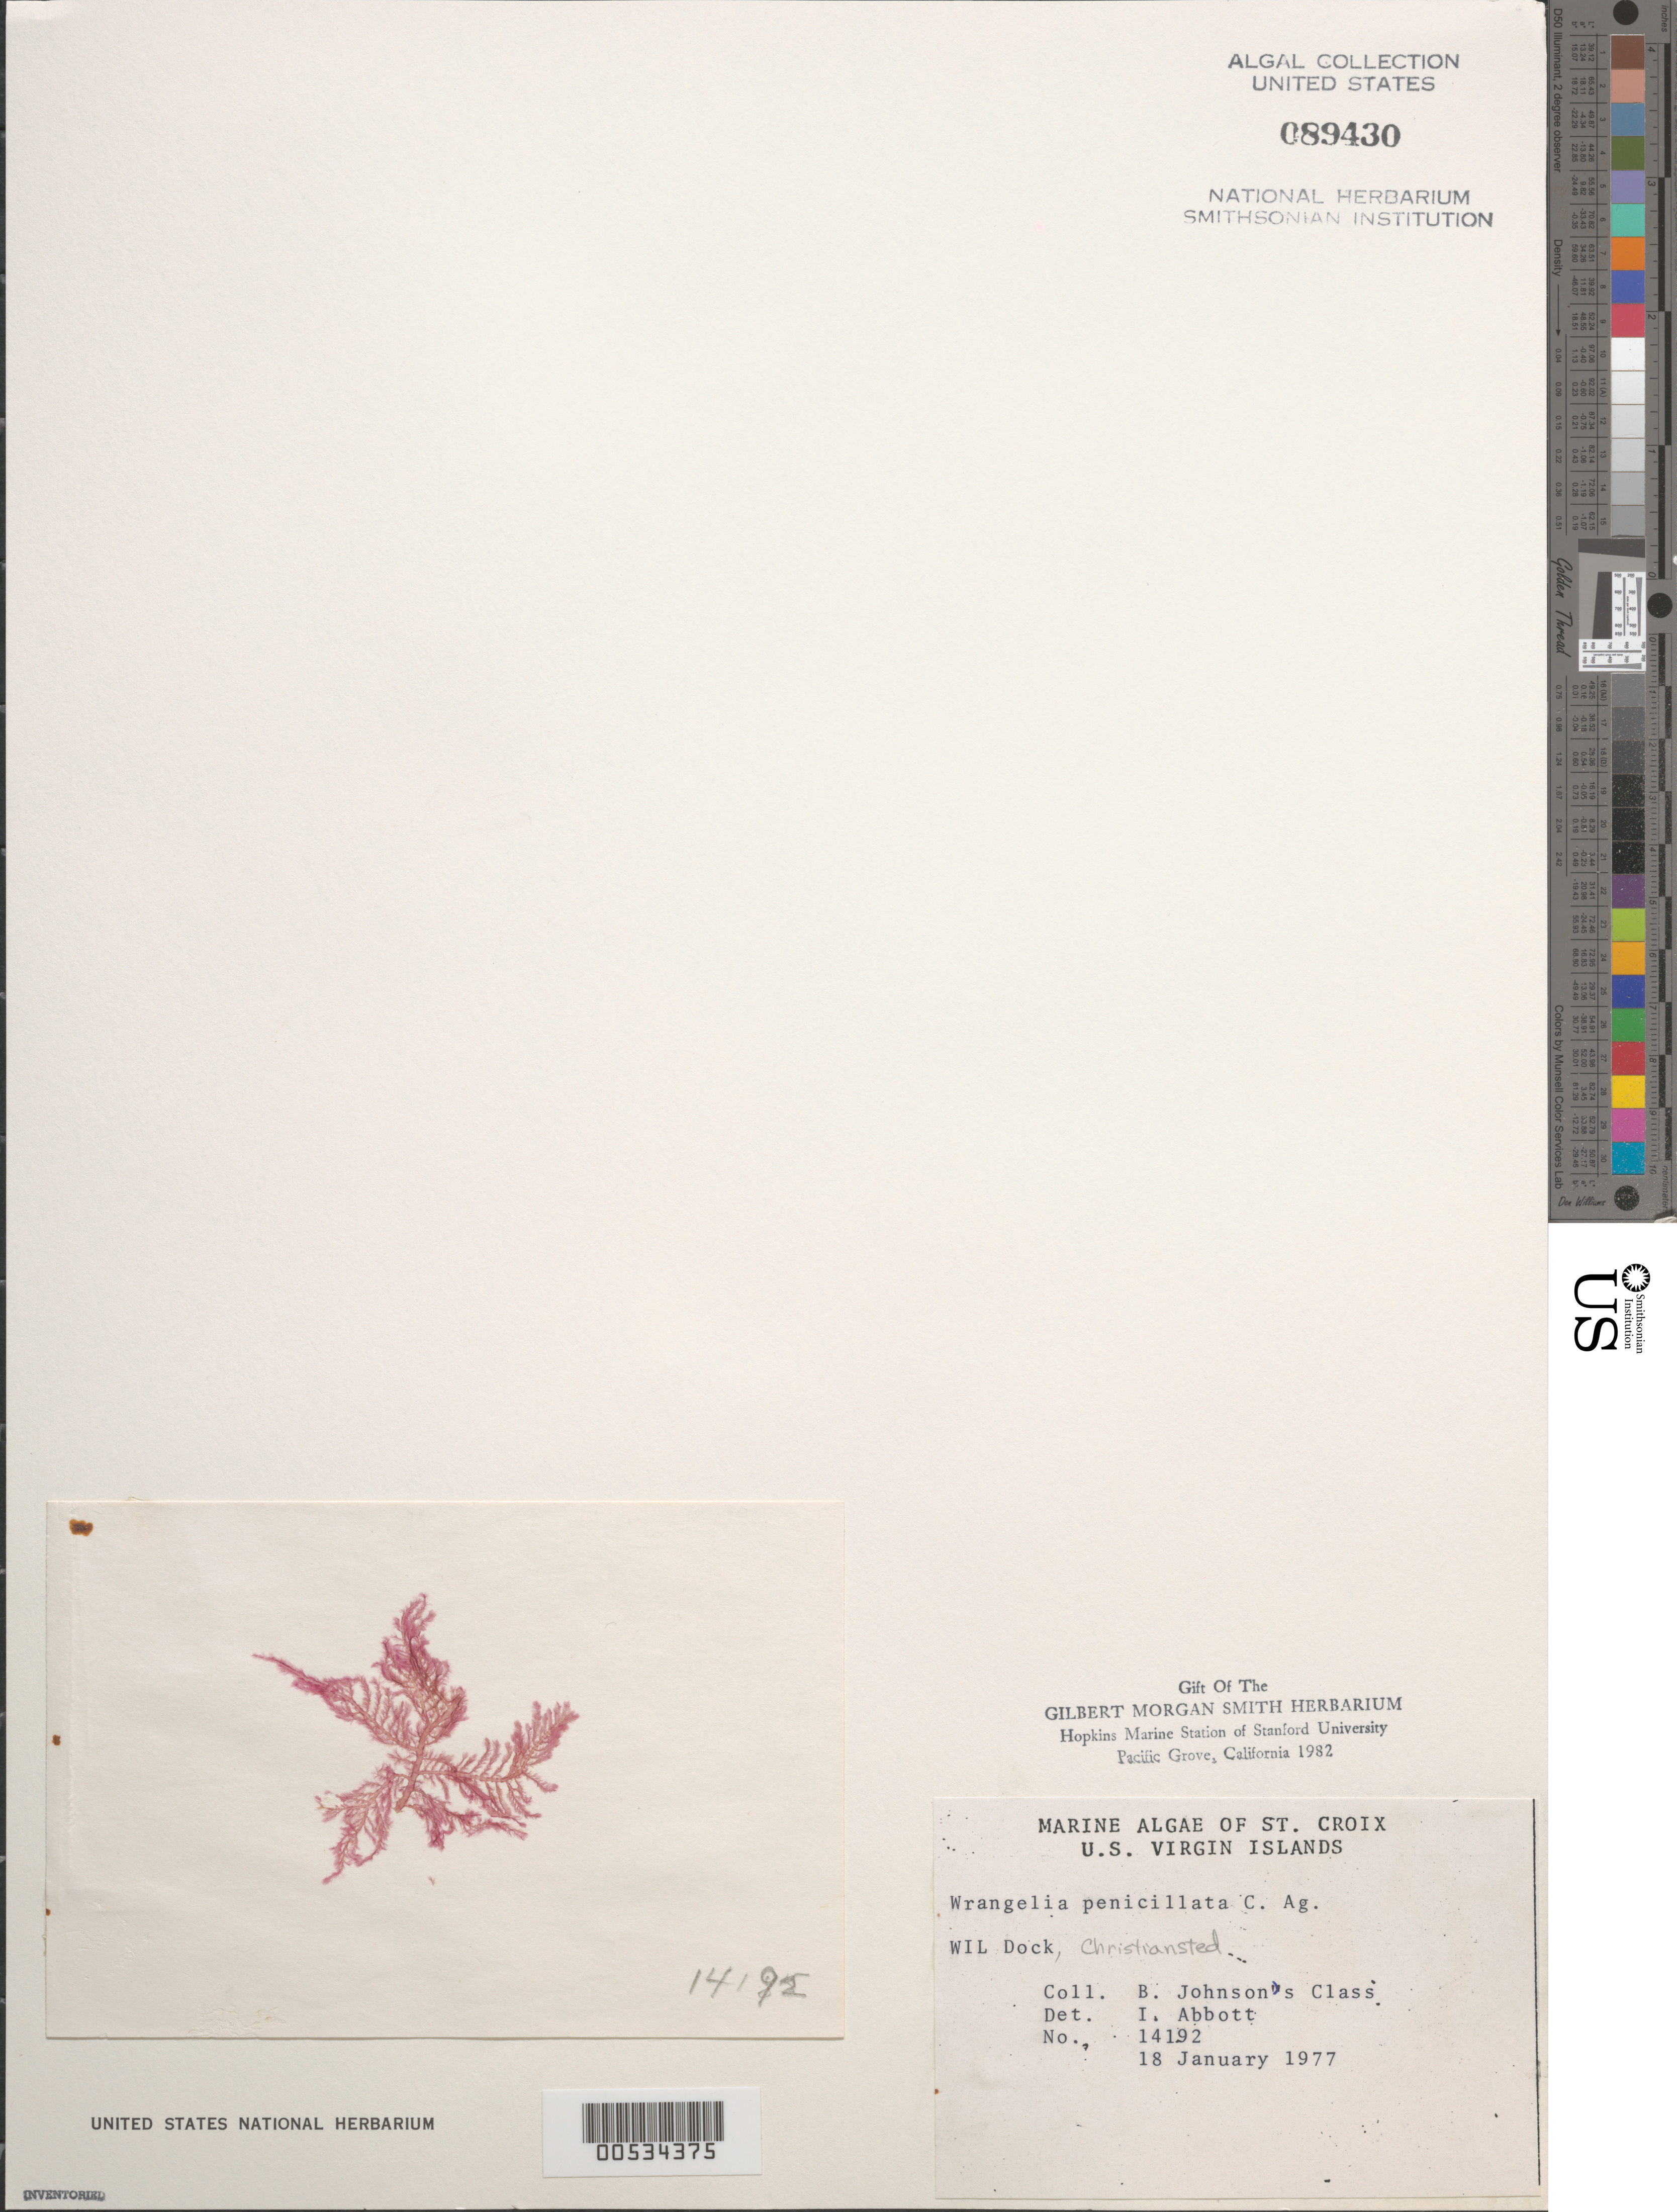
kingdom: Plantae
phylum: Rhodophyta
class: Florideophyceae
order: Ceramiales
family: Wrangeliaceae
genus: Wrangelia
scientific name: Wrangelia penicillata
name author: (C. Agardh) C. Agardh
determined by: Abbott, Isabella A.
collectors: B. Johnson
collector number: IAA 14192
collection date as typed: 18 Jan 1977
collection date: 1977-01-18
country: U.S. Virgin Islands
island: St. Croix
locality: Christiansted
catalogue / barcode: US 89430